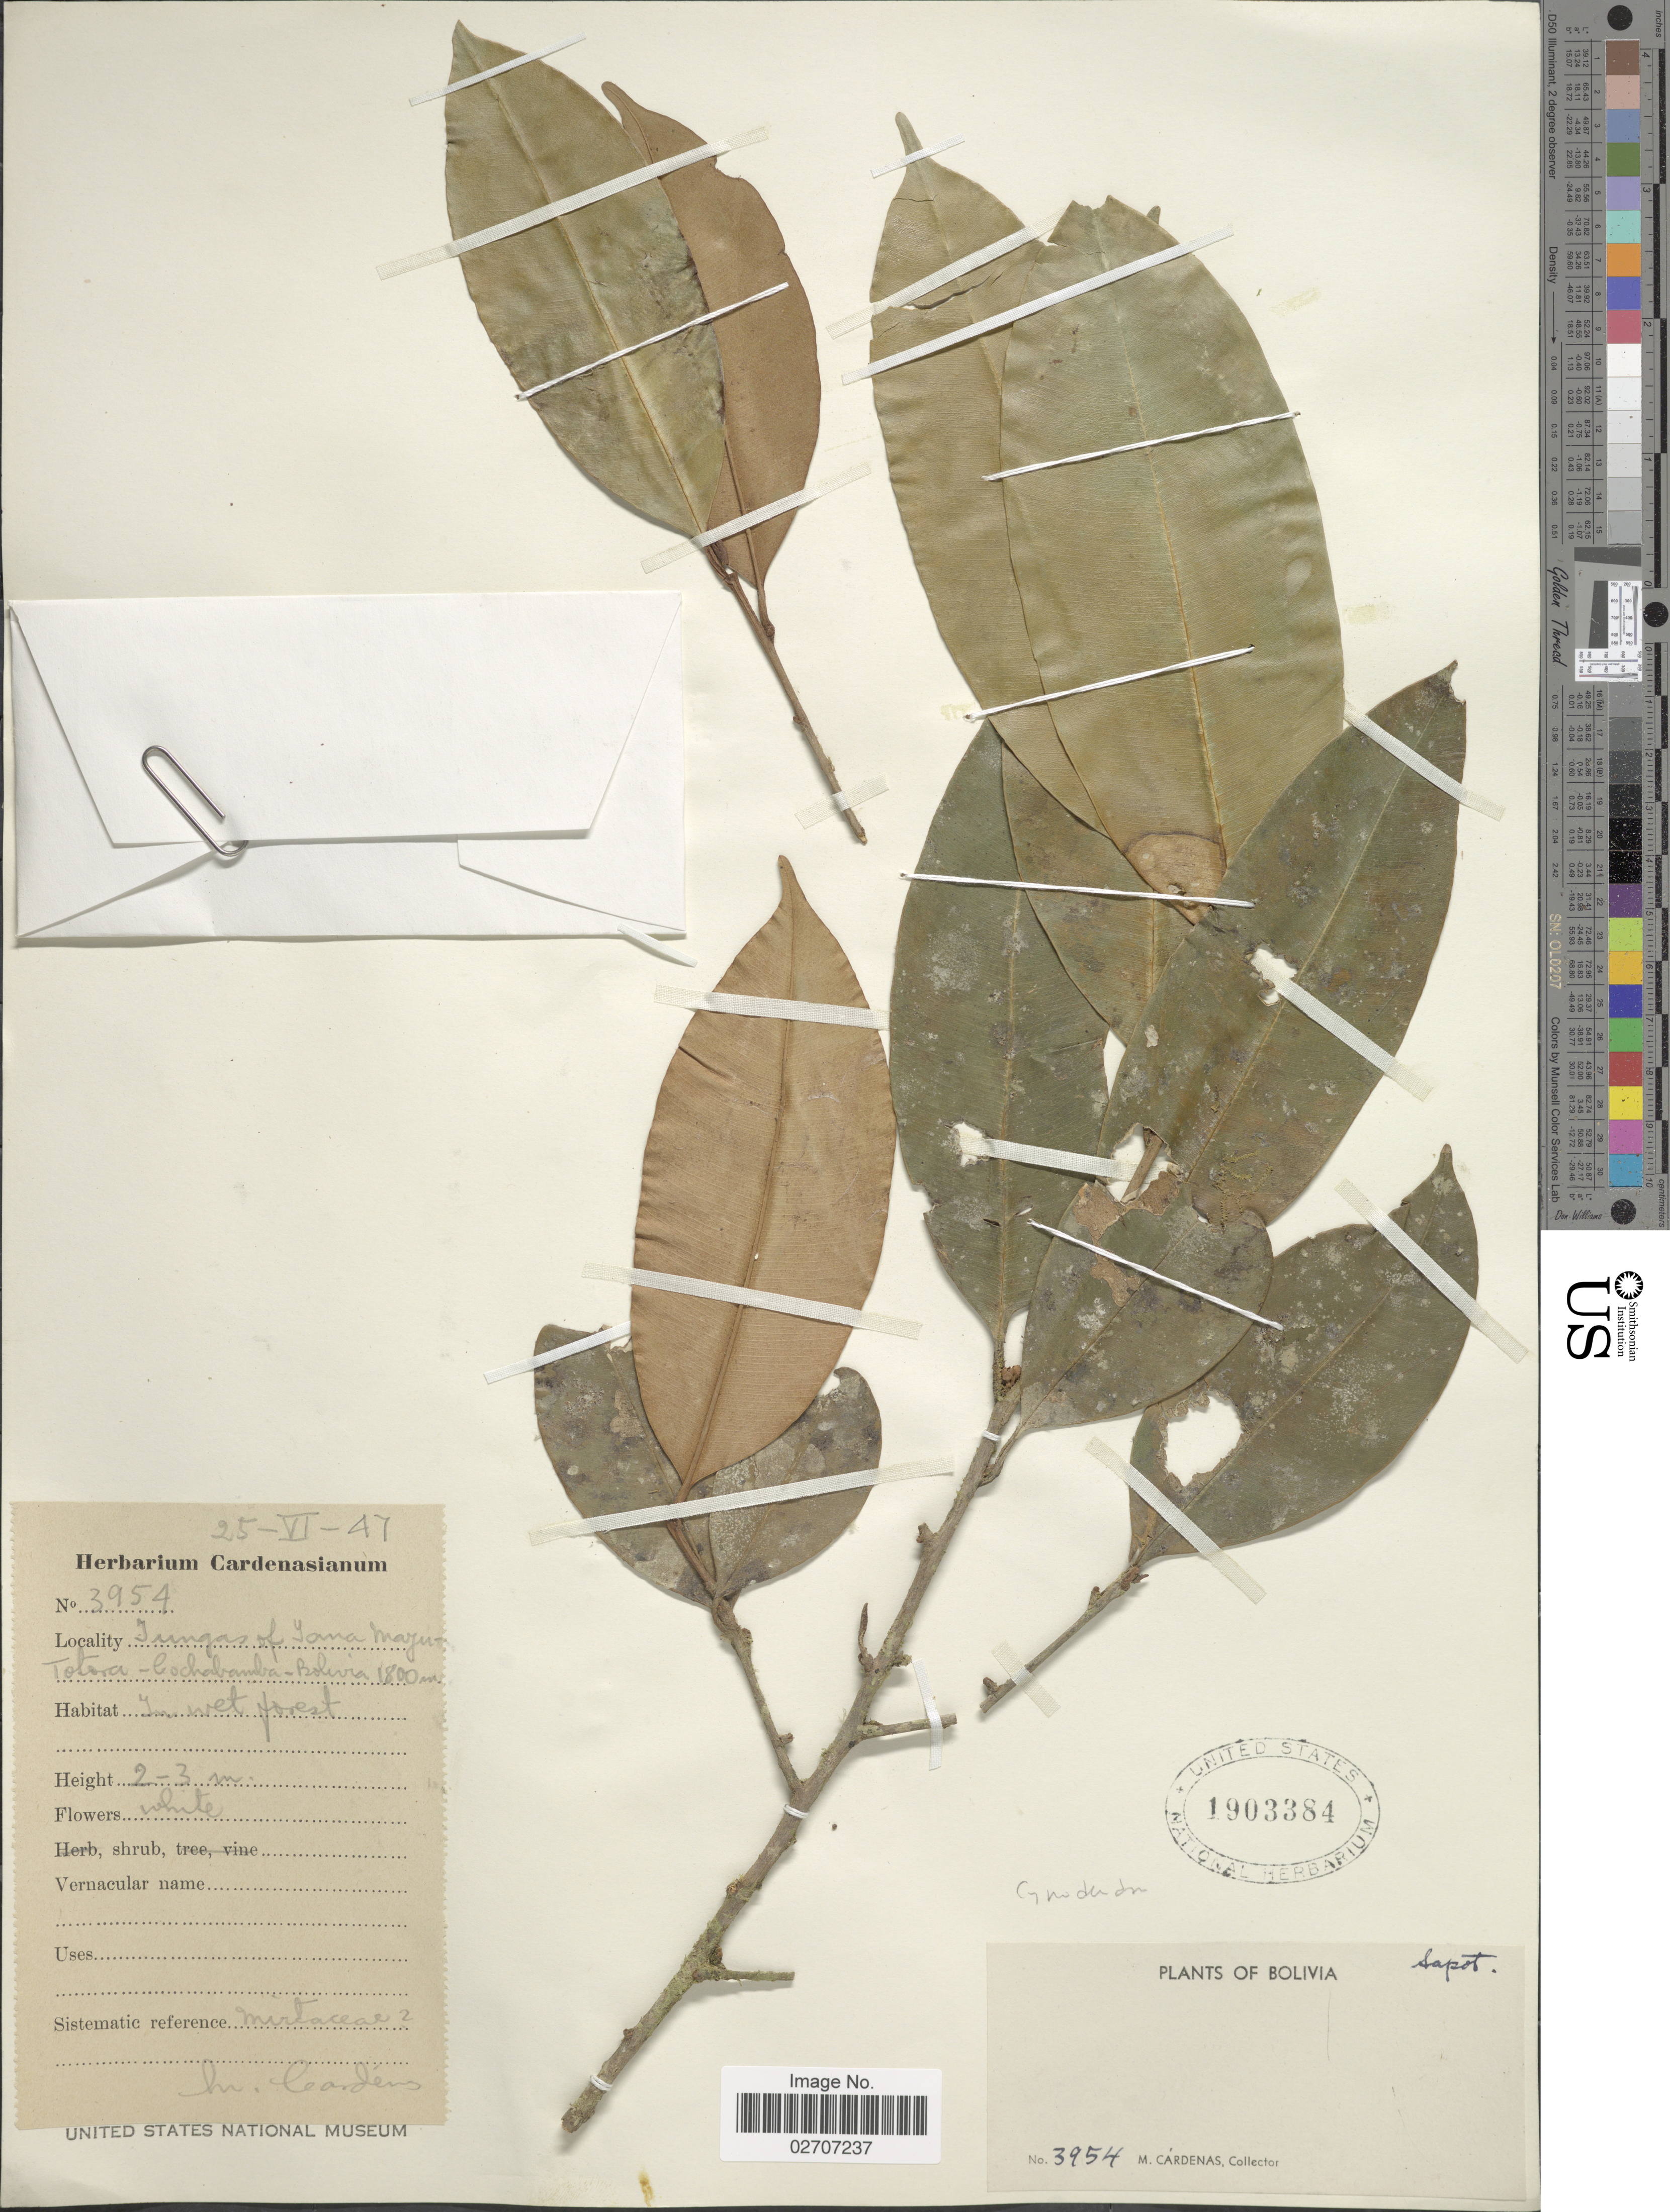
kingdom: Plantae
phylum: Tracheophyta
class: Magnoliopsida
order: Ericales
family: Sapotaceae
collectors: M. Cárdenas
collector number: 3954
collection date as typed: Transcribed d/m/y: 25/6/47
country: Bolivia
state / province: Cochabamba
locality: Yungas of Yana Mayu Totora. In wet forest.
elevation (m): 1800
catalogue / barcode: US 1903384